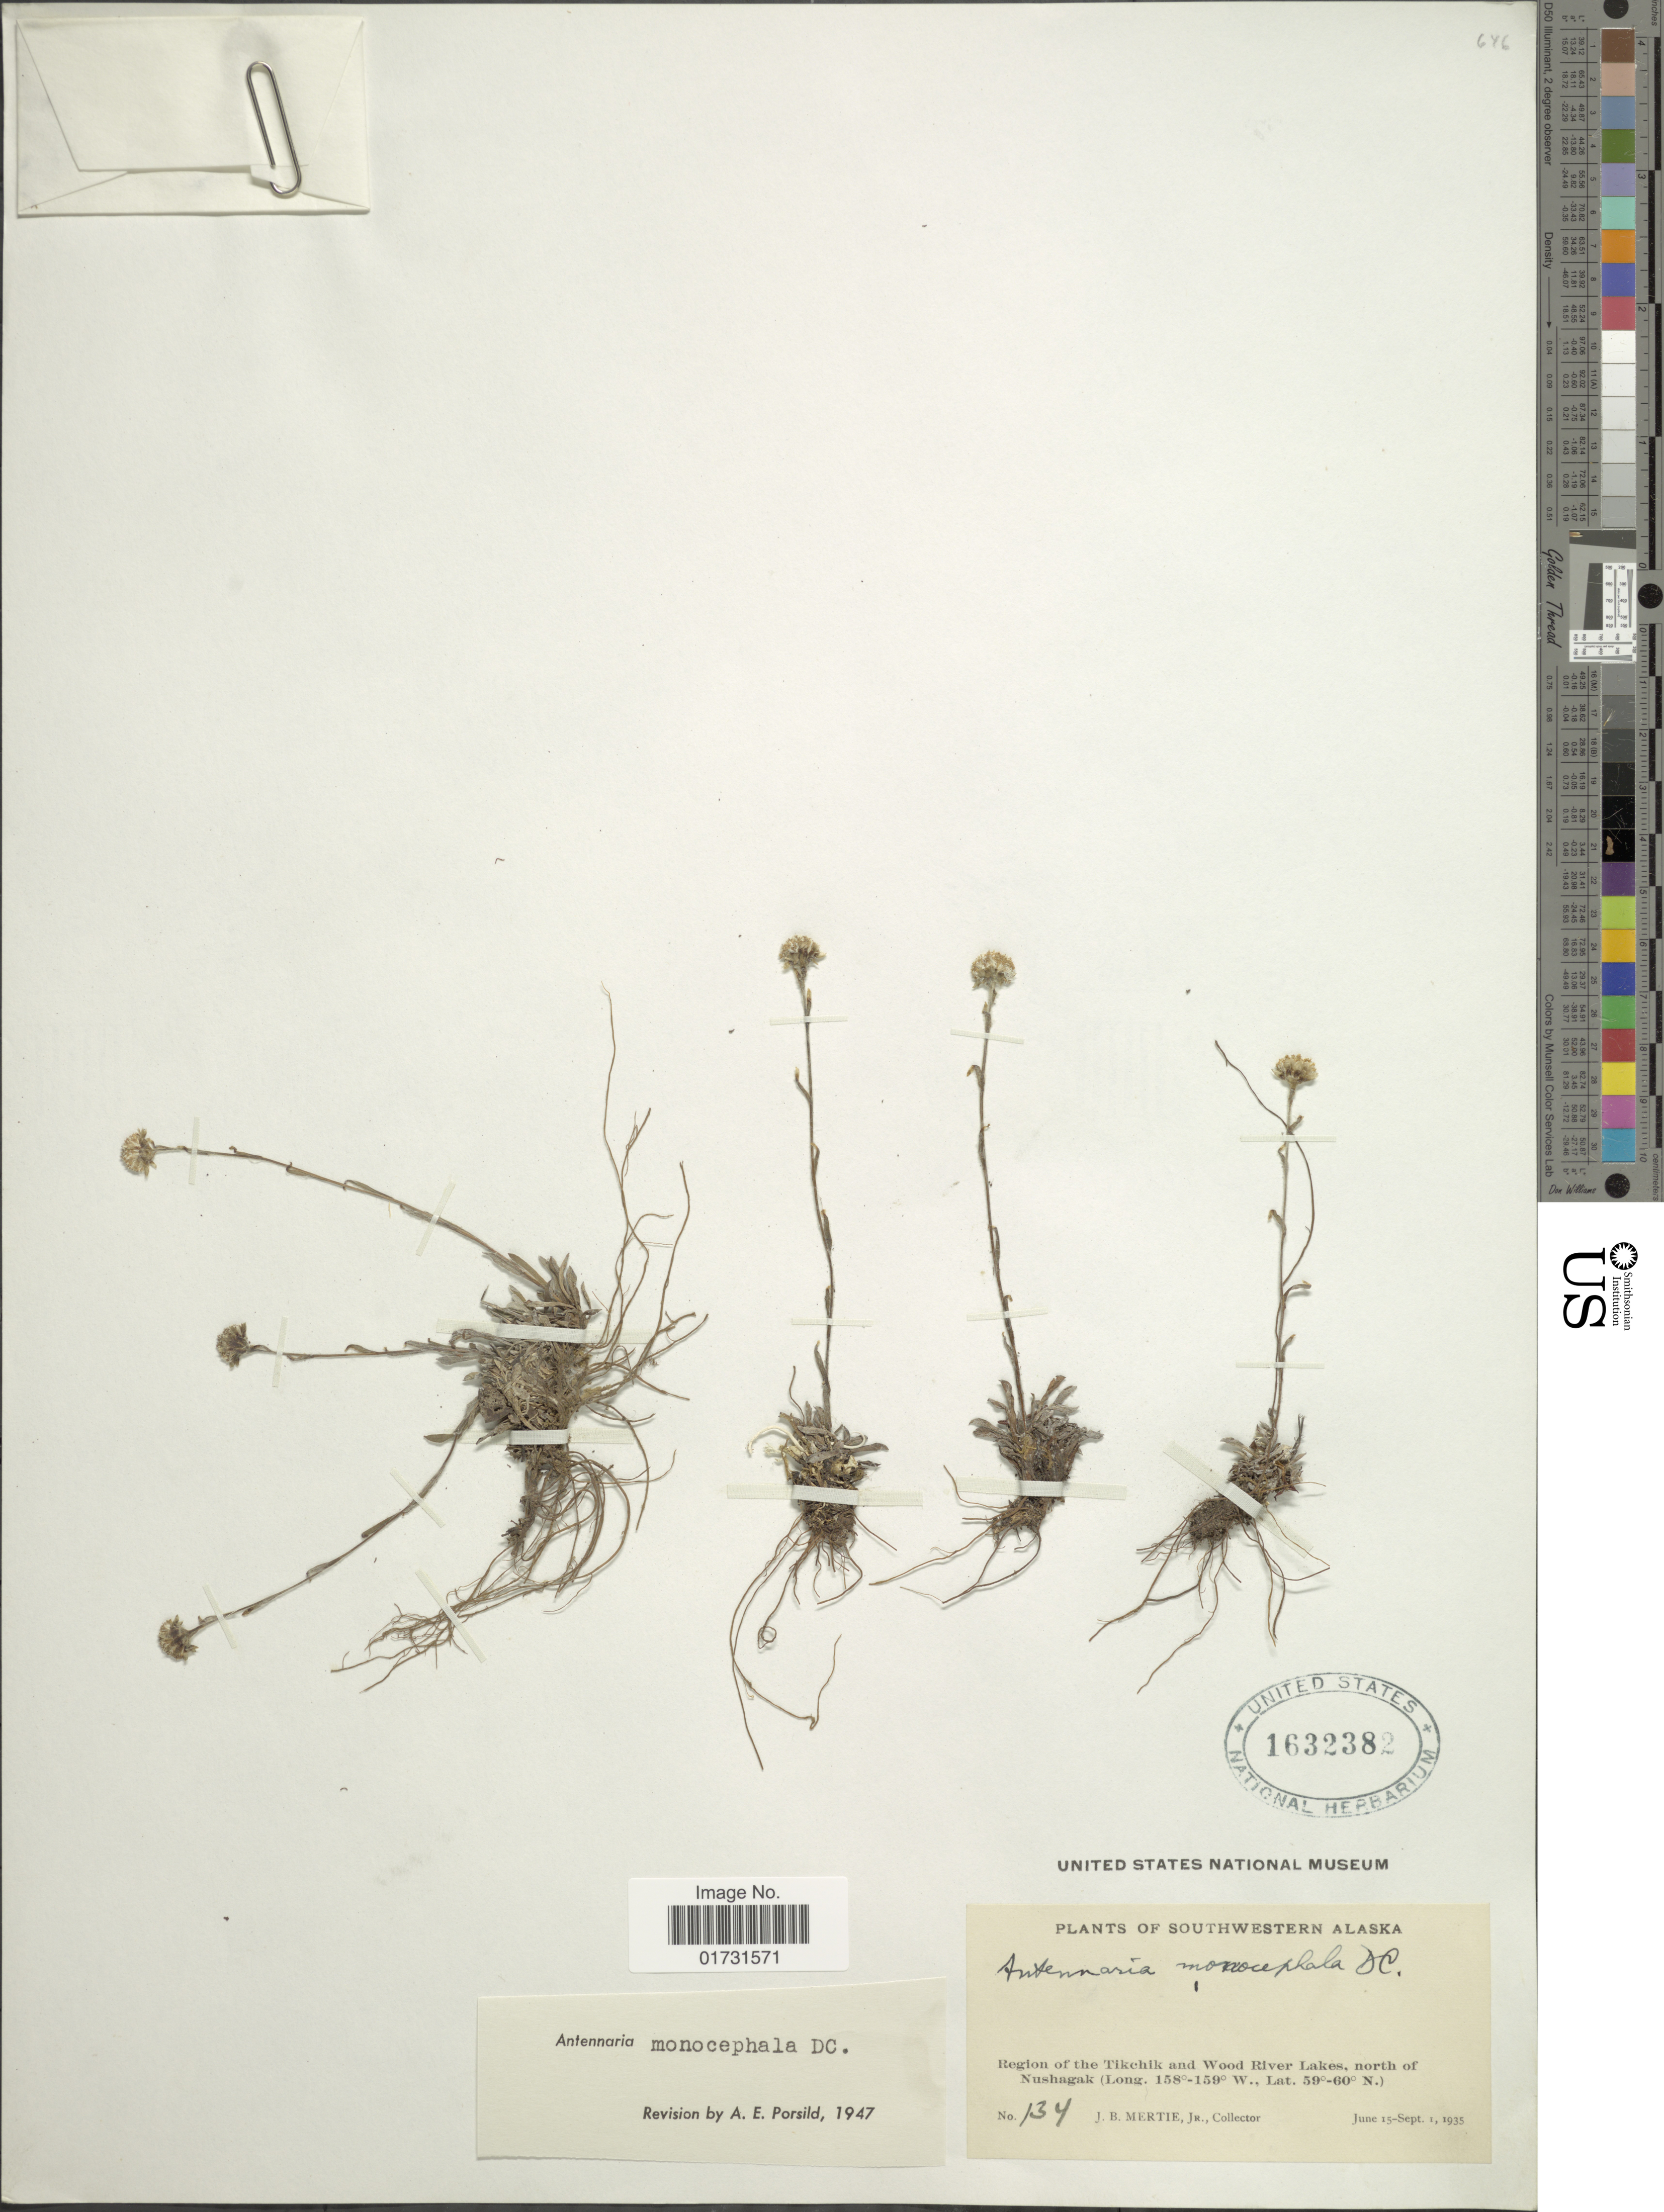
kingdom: Plantae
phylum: Tracheophyta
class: Magnoliopsida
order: Asterales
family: Asteraceae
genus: Antennaria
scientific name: Antennaria monocephala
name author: DC.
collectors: J. Mertie Jr.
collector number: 134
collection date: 1935-06-15/1935-09-01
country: United States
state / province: Alaska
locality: Southwestern Alaska. Region of the Tikchik and Wood River Lakes, north of Nushagak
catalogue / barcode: US 1632382